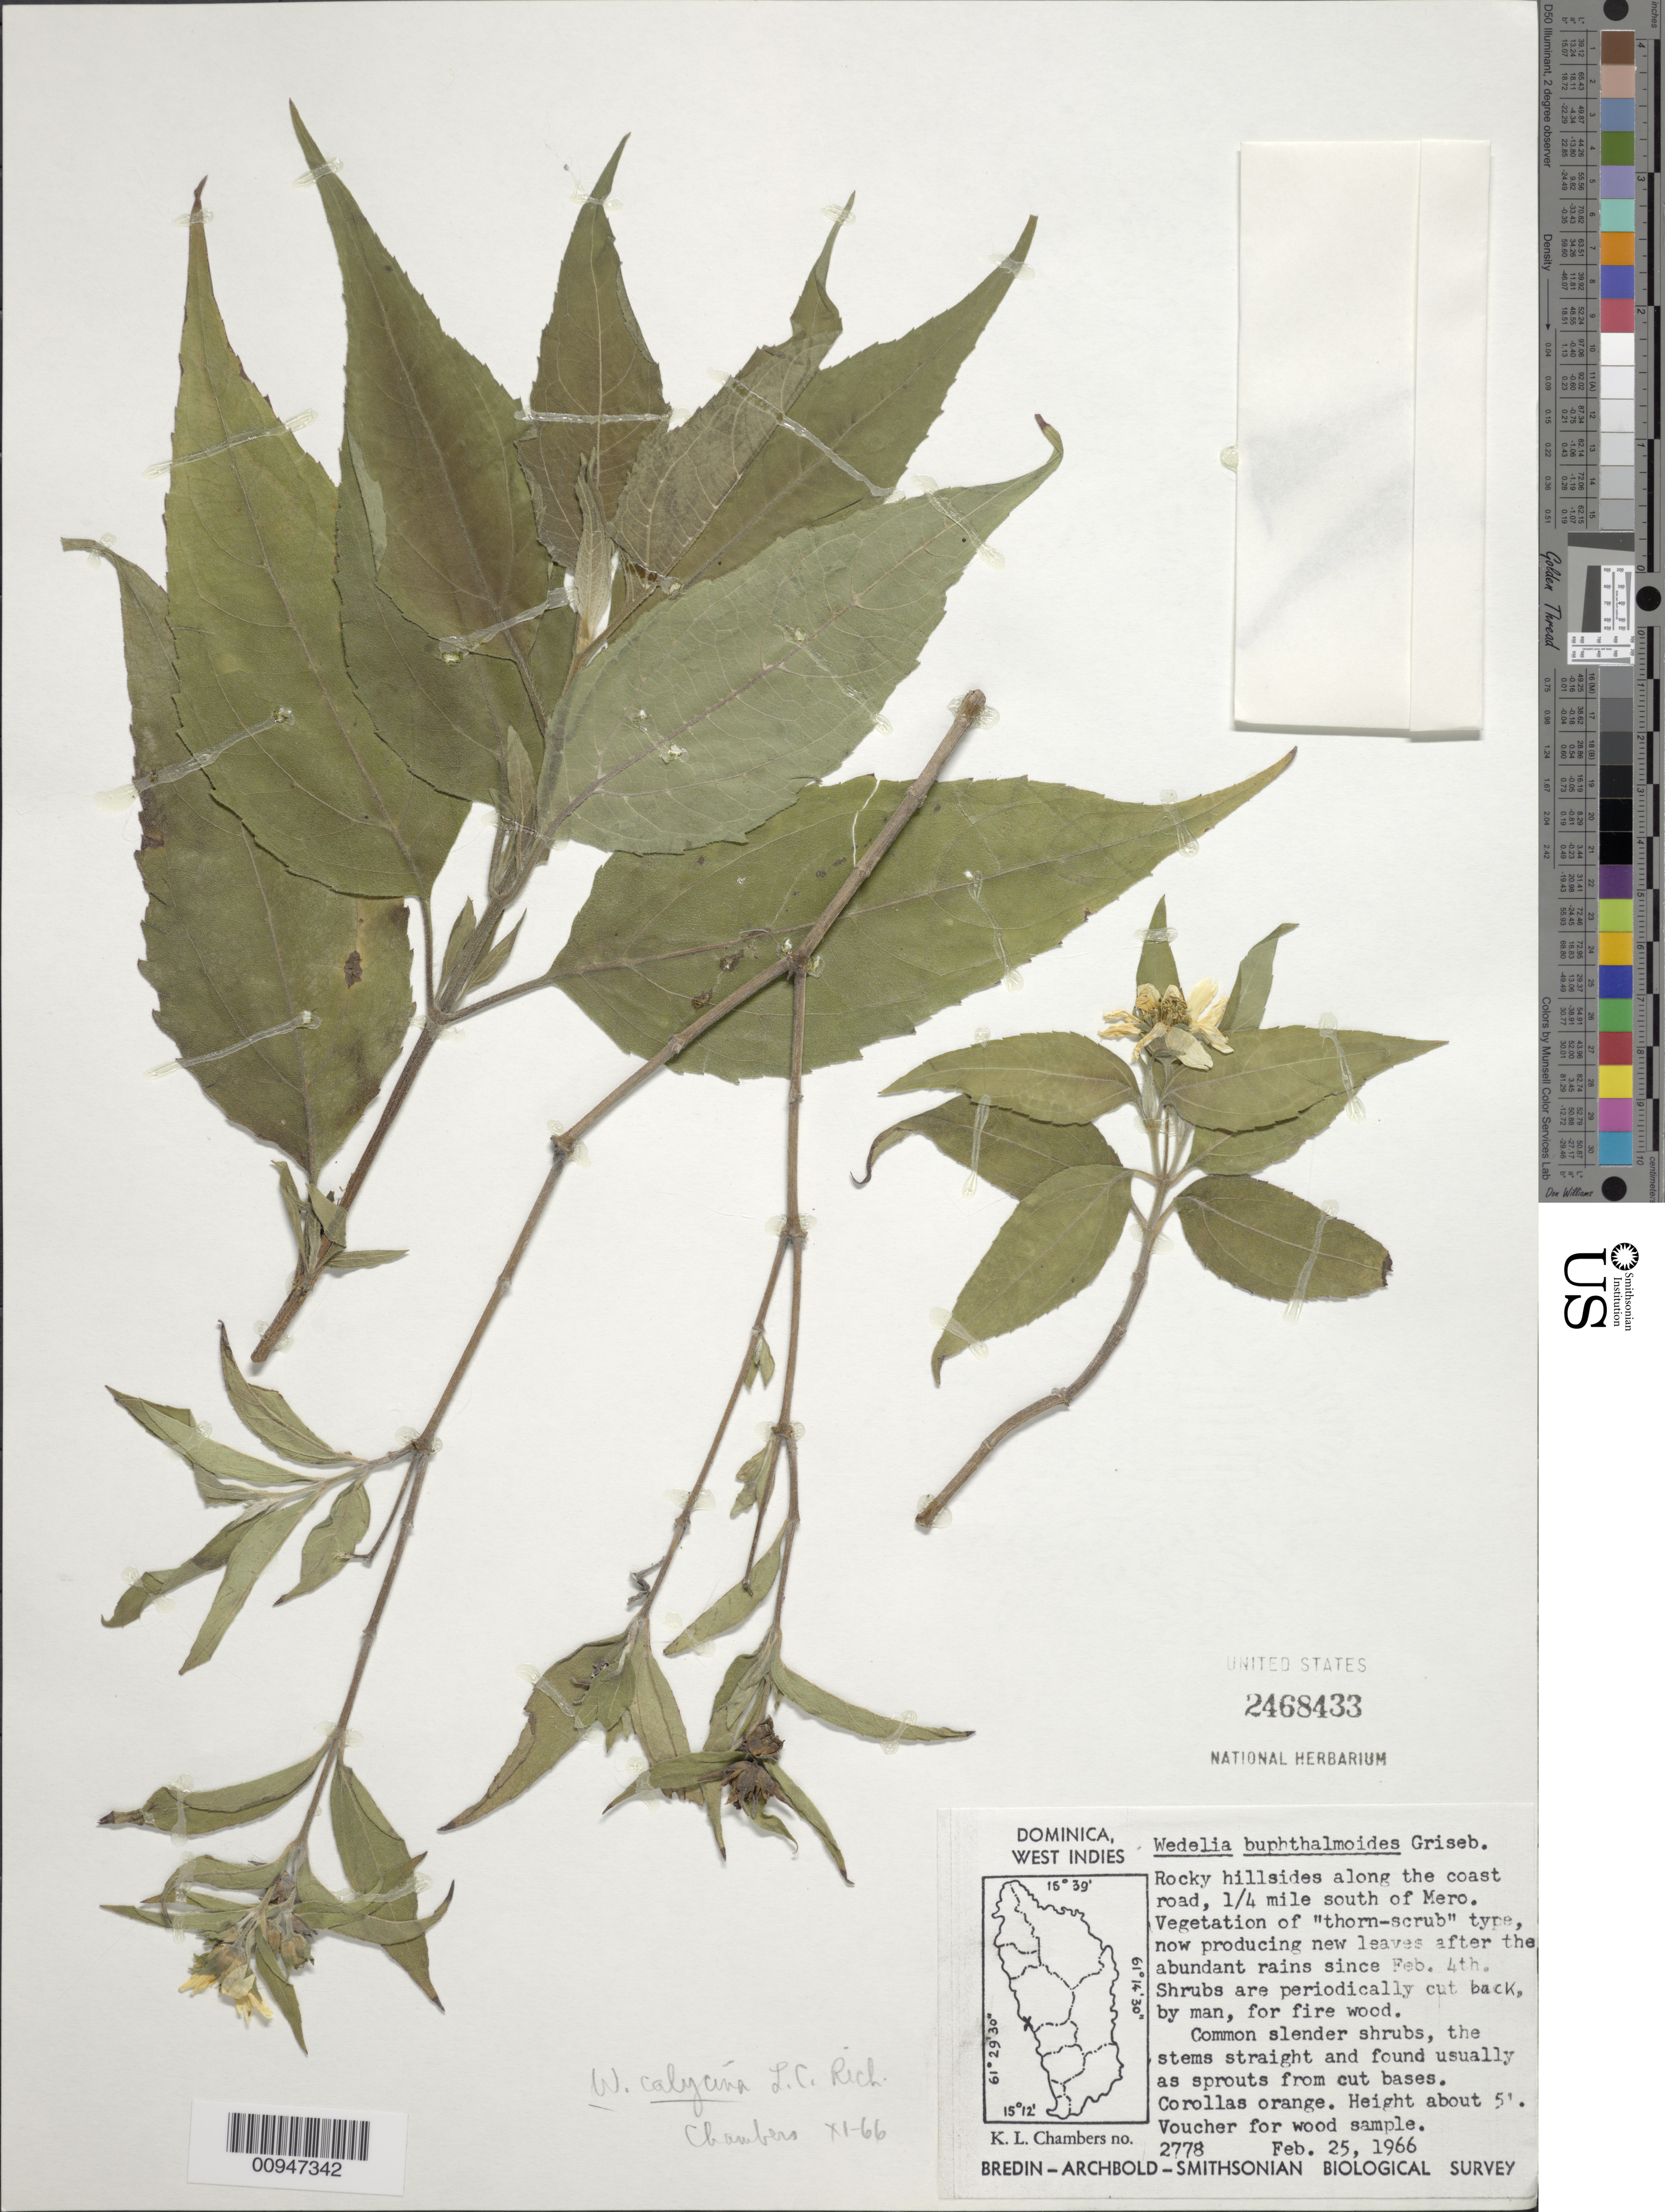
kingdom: Plantae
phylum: Tracheophyta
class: Magnoliopsida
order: Asterales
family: Asteraceae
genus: Wedelia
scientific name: Wedelia calycina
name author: Rich.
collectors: K. L. Chambers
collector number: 2778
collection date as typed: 25 Feb 1966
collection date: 1966-02-25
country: Dominica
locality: Rocky hillsides along the coast road, 1/4 mi S of Mero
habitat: "thorn-scrub"type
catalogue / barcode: US 2468433